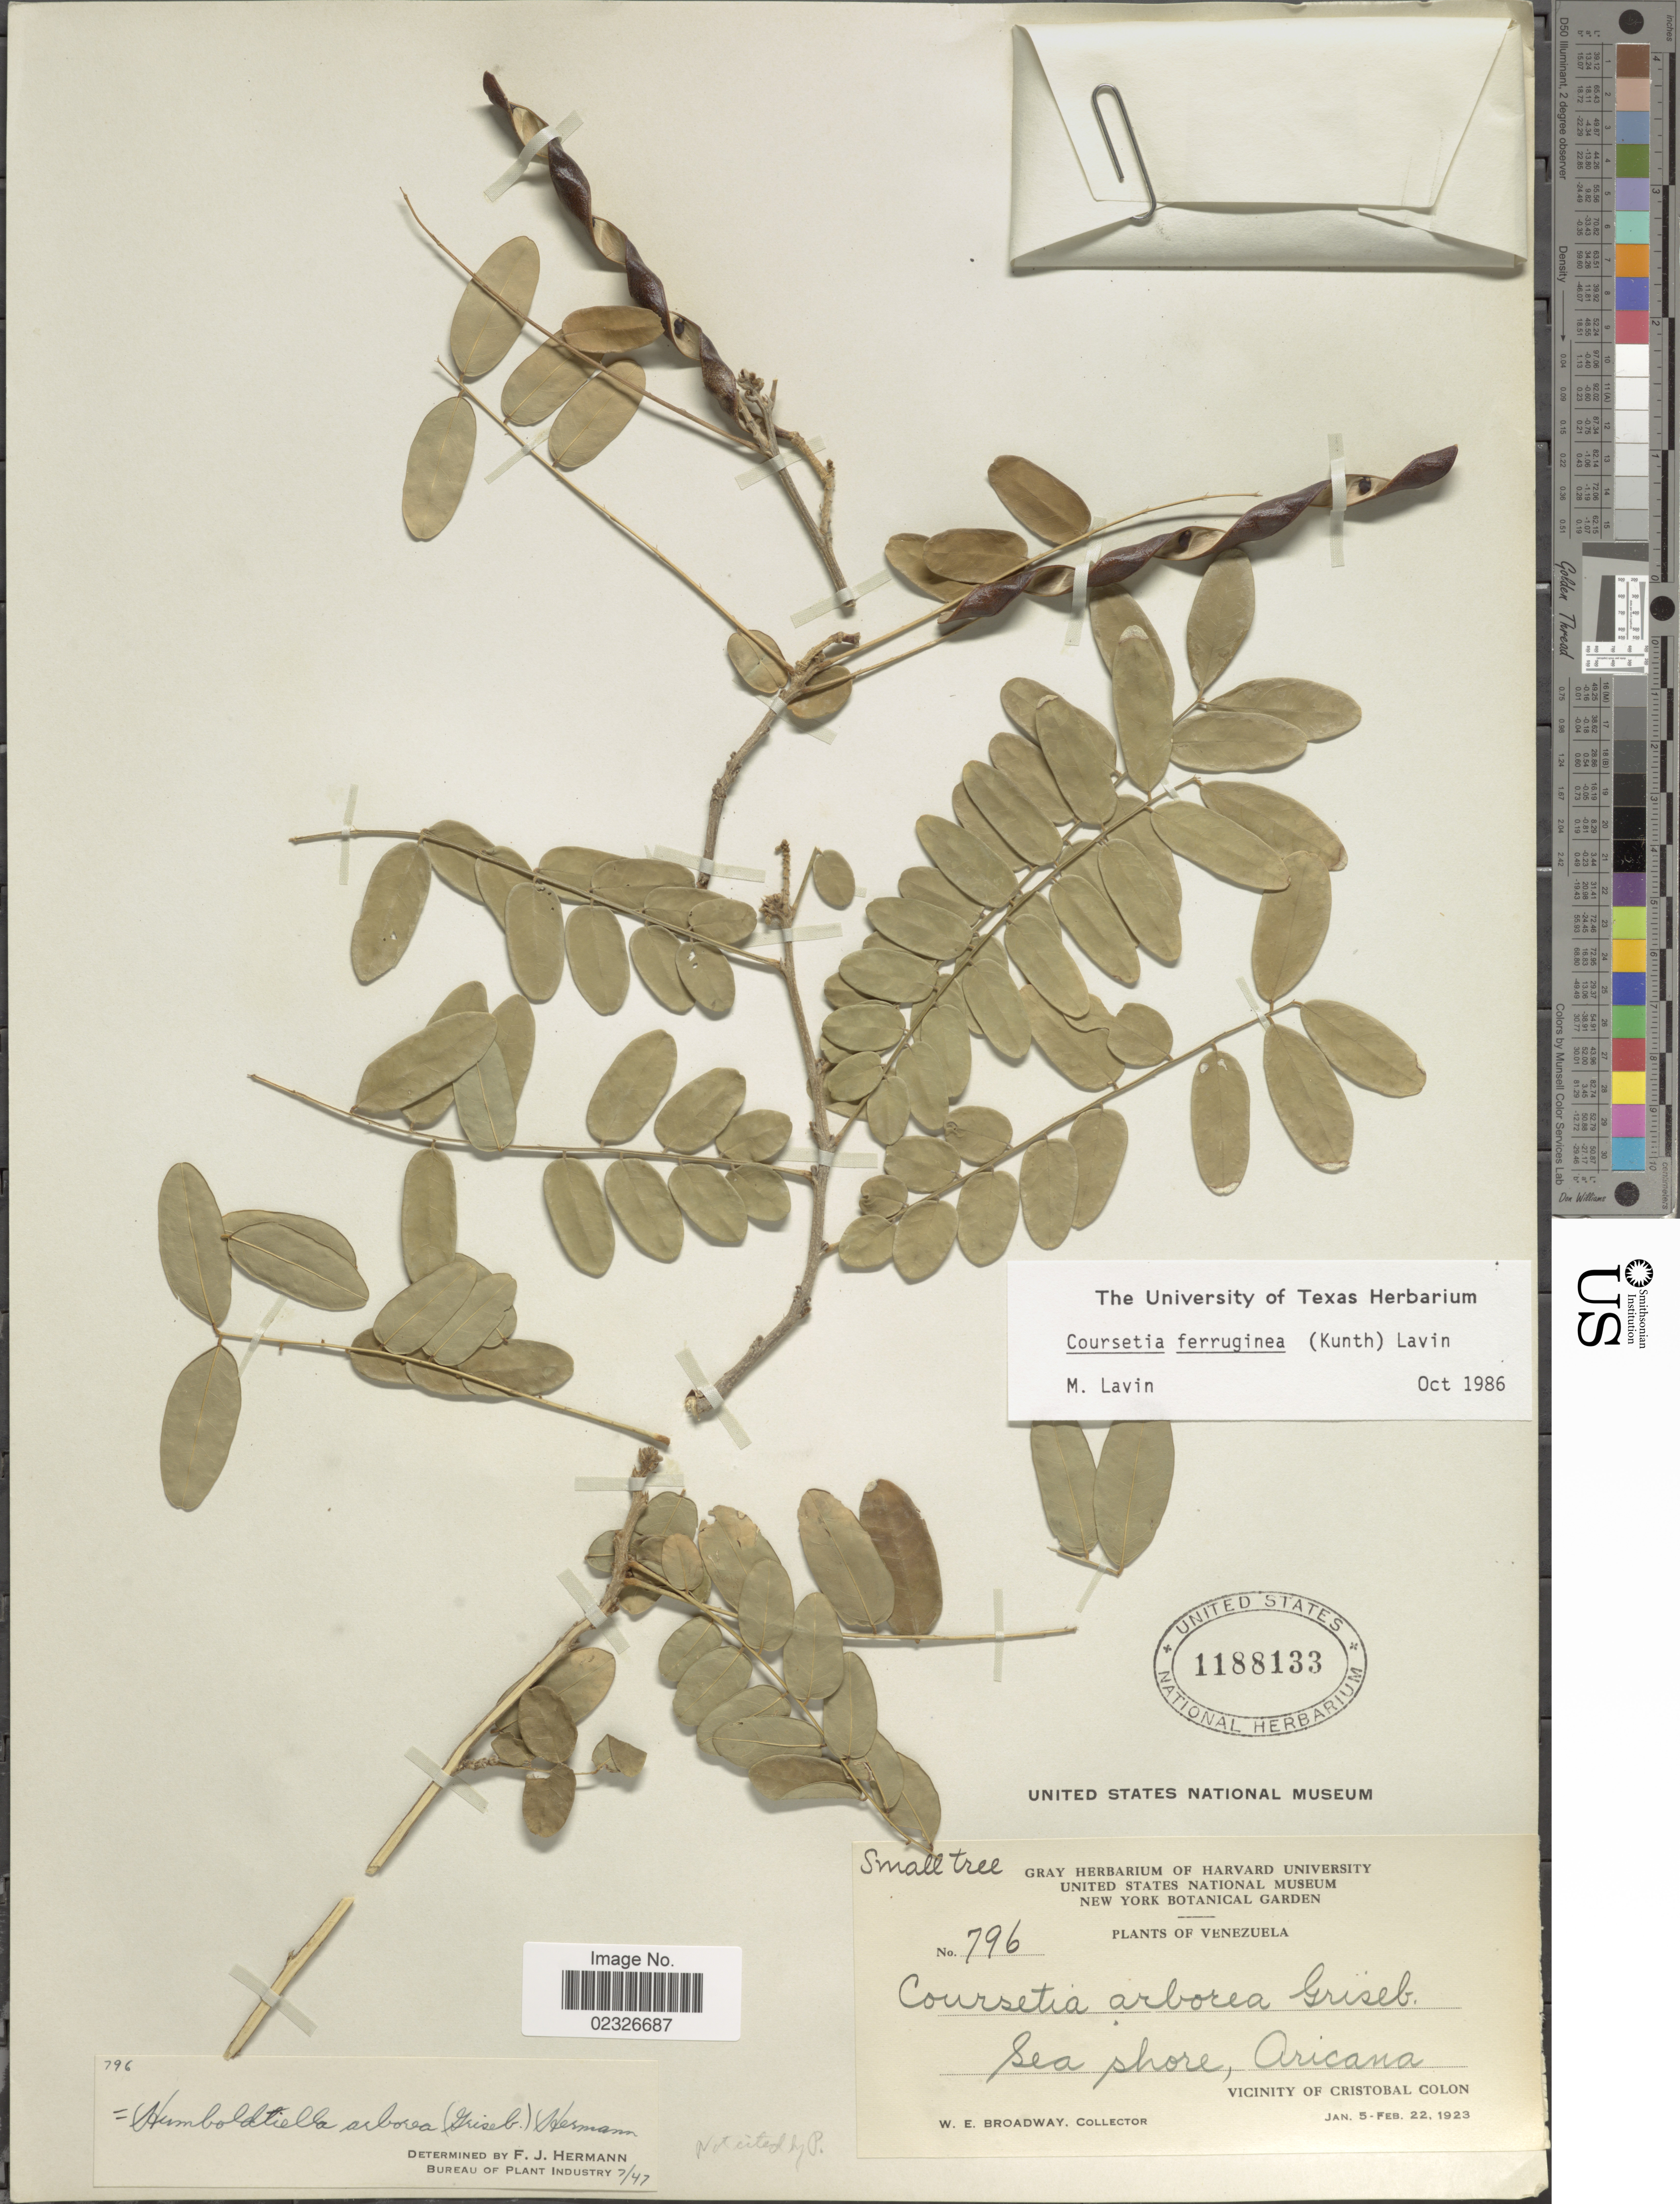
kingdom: Plantae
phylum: Tracheophyta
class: Magnoliopsida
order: Fabales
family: Fabaceae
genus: Coursetia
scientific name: Coursetia ferruginea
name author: (Kunth) Lavin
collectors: W. E. Broadway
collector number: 796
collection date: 1923-01-05/1923-02-22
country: Venezuela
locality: Sea shore, Aricana. Vicinity of Cristobal Colon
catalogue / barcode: US 1188133